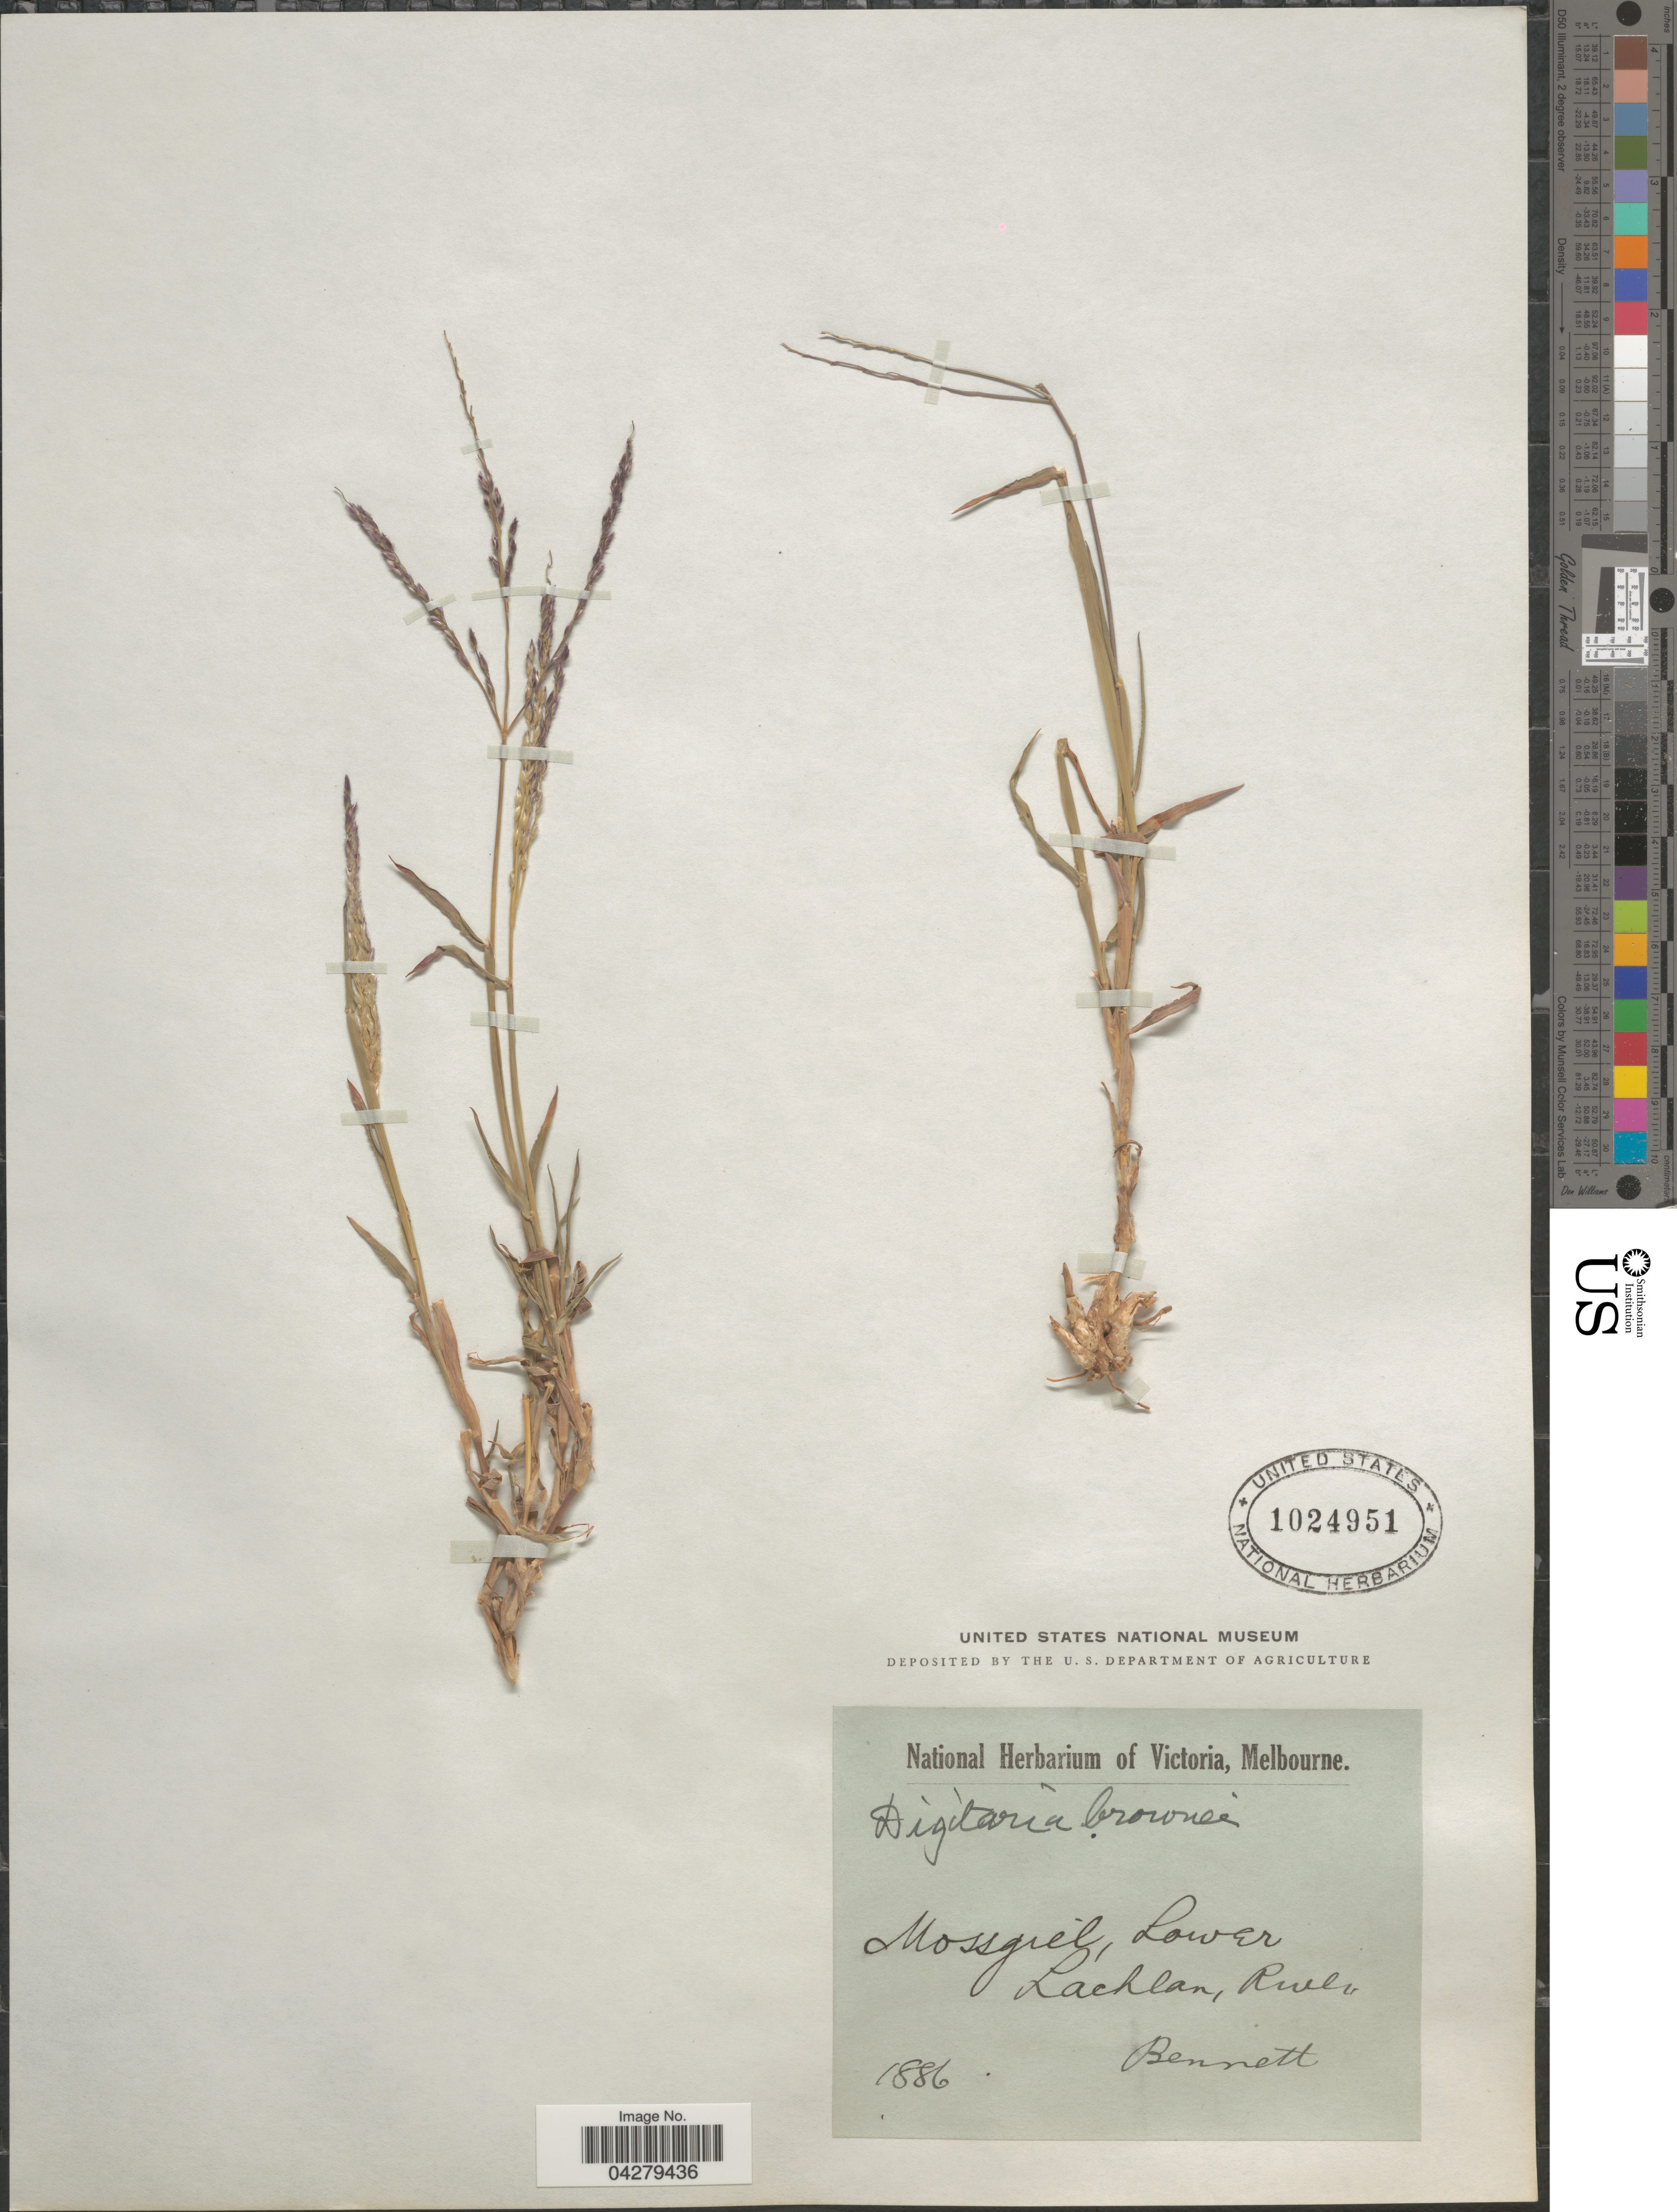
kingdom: Plantae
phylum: Tracheophyta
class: Liliopsida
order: Poales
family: Poaceae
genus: Digitaria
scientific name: Digitaria brownii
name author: (Roem. & Schult.) Hughes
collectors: -- Bennett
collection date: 1886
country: Australia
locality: Mossgiel, Lower Lachlan, River.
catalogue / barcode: US 1024951